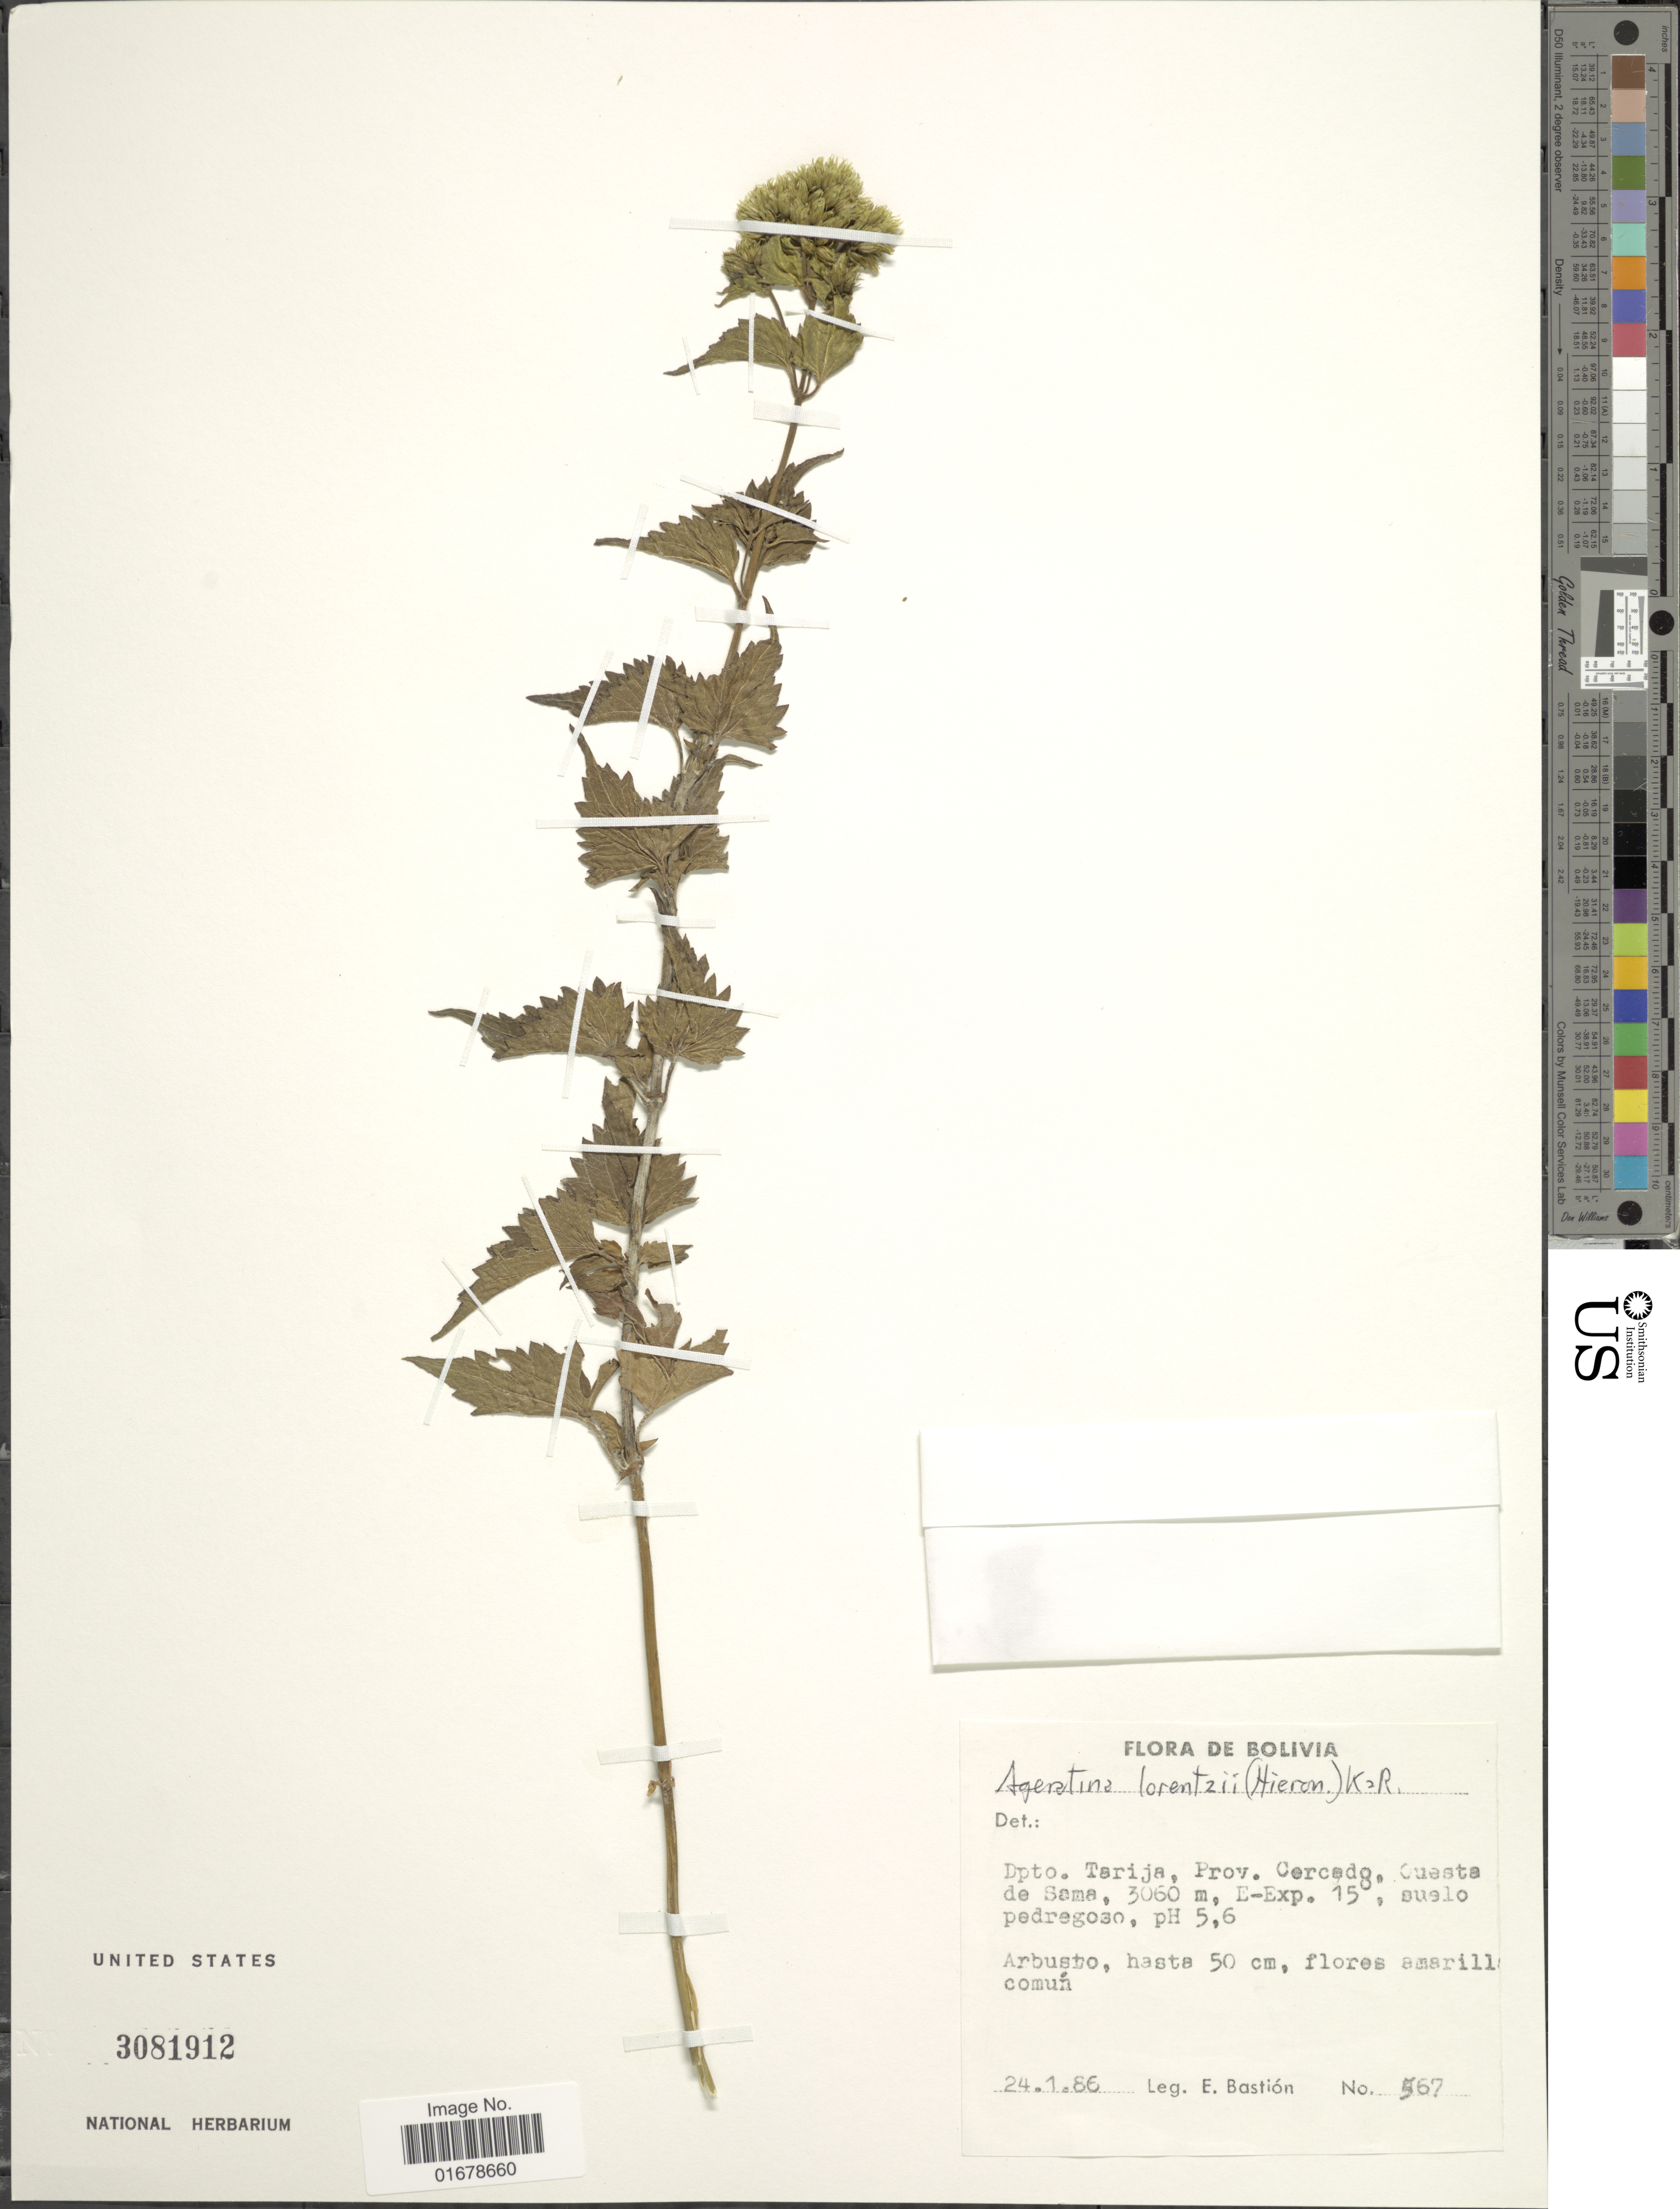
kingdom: Plantae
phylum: Tracheophyta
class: Magnoliopsida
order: Asterales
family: Asteraceae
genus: Ageratina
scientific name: Ageratina lorentzii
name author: (Hieron.) R.M. King & H. Rob.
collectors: E. Bastion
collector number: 567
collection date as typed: Transcribed d/m/y: 24/1/86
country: Bolivia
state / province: Tarija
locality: Dpto. Tarija, Prov. Cercado, Cuesta de Sama, E-Exp. 15, suelo pedregoso, pH 5.6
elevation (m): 3060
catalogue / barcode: US 3081912